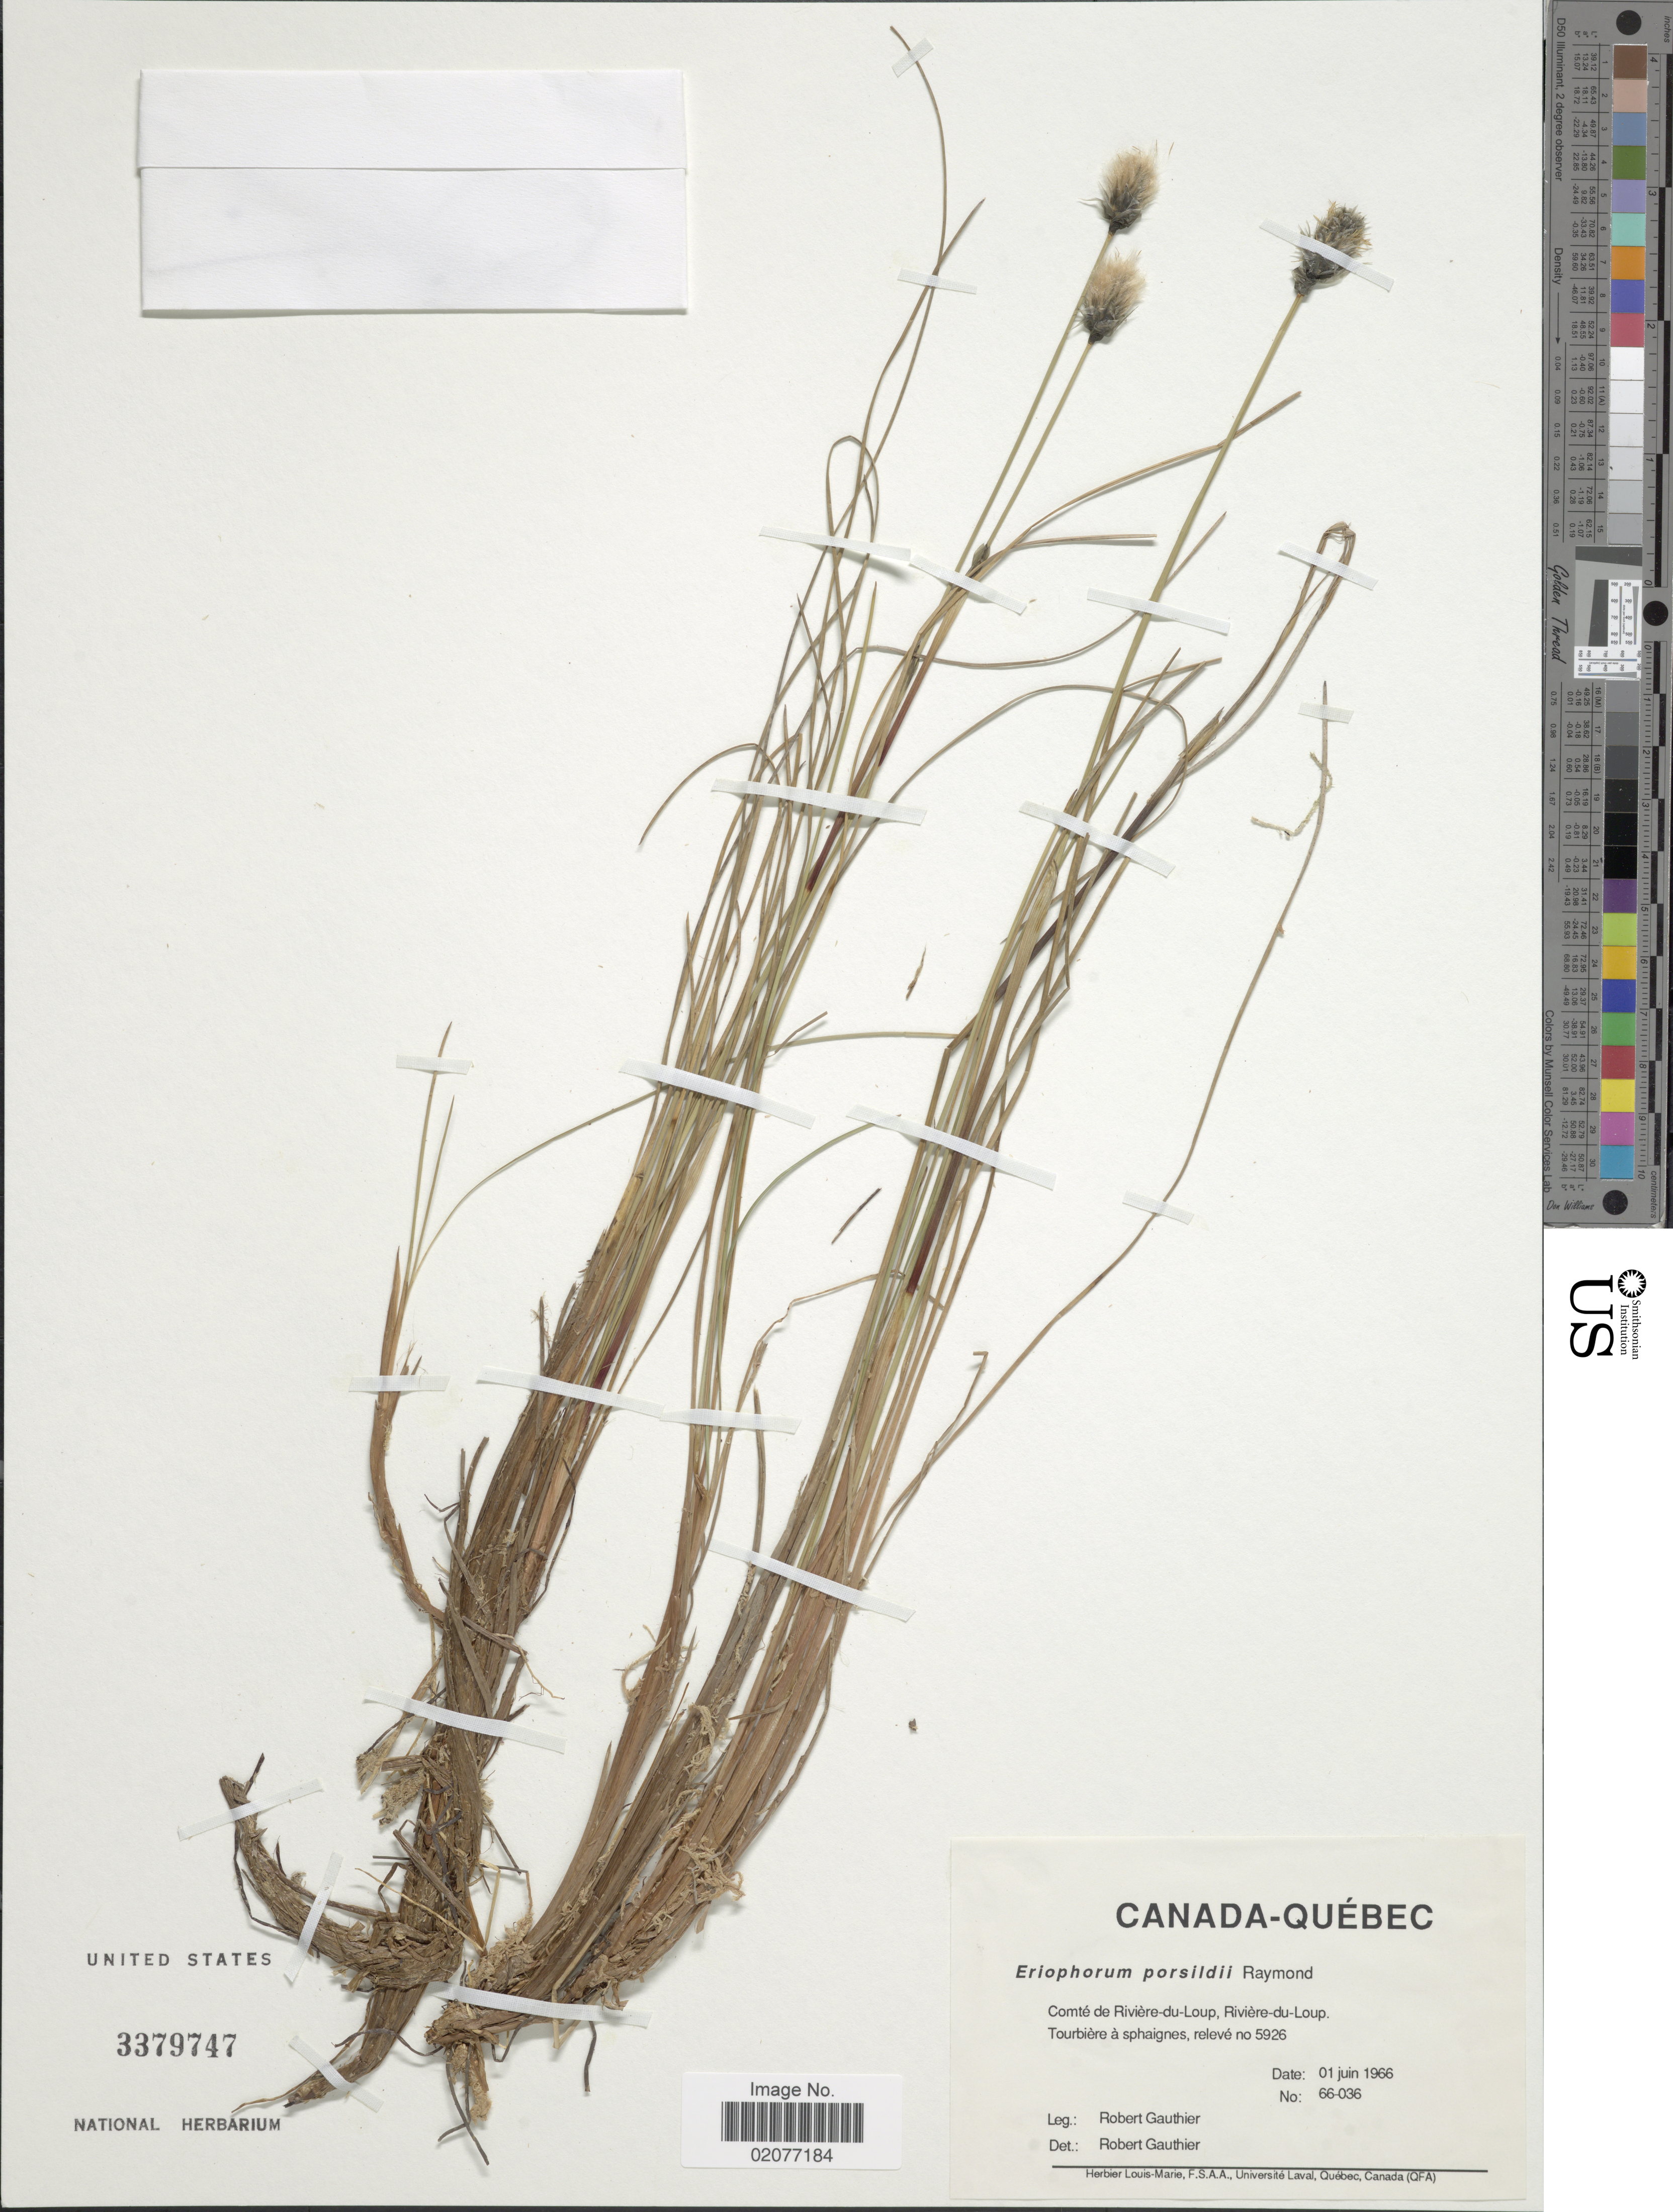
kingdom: Plantae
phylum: Tracheophyta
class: Liliopsida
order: Poales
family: Cyperaceae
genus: Eriophorum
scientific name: Eriophorum x pylaieanum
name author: Raymond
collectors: R. Gauthier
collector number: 66-036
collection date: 1966-06-01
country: Canada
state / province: Quebec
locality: Canada-Quebec. Comte de Riviere-du-Loup, Riviere-du-Loup. Tourbiere a sphaignes, releve.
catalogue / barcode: US 3379747